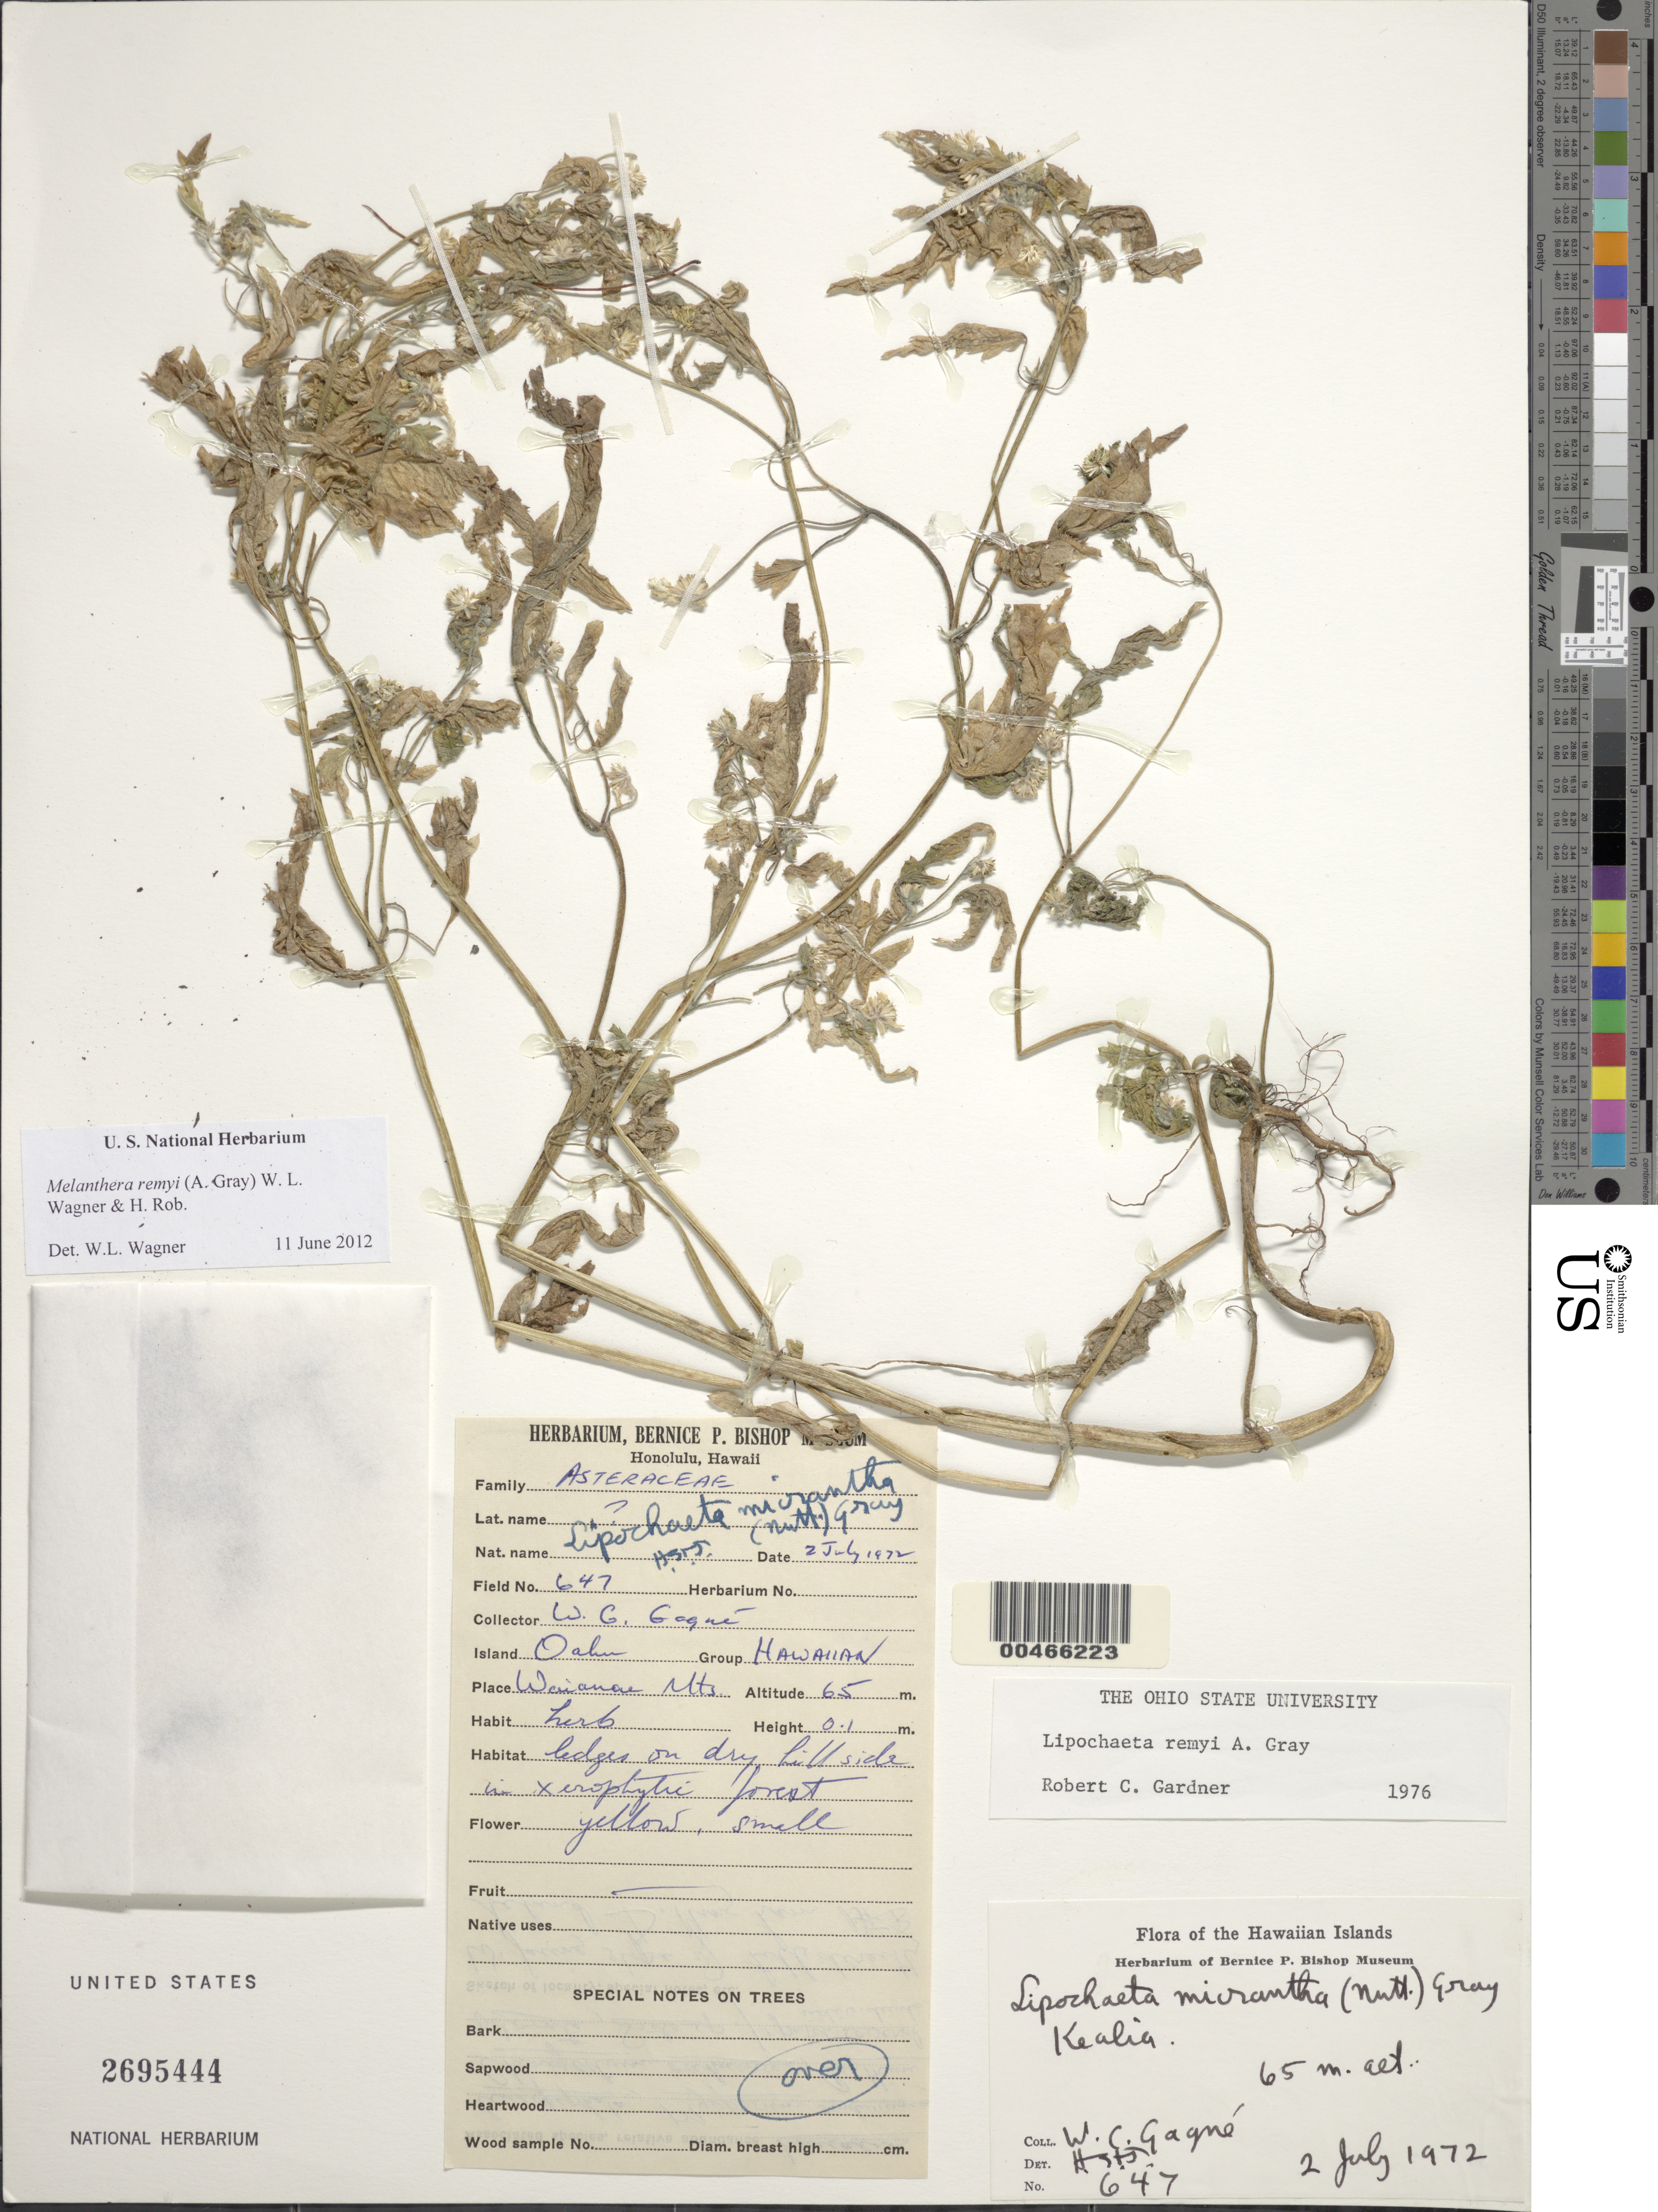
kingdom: Plantae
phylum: Tracheophyta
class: Magnoliopsida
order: Asterales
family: Asteraceae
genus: Wollastonia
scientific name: Wollastonia remyi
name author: (A. Gray) Orchard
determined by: Wagner, W. L., (BOT), Smithsonian Institution - National Museum of Natural History (UNITED STATES)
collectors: W. Gagne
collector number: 647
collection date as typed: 2 Jul 1972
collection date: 1972-07-02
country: United States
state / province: Hawaii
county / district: Honolulu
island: Oahu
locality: Kealia, Waianae Mts.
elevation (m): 65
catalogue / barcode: US 2695444